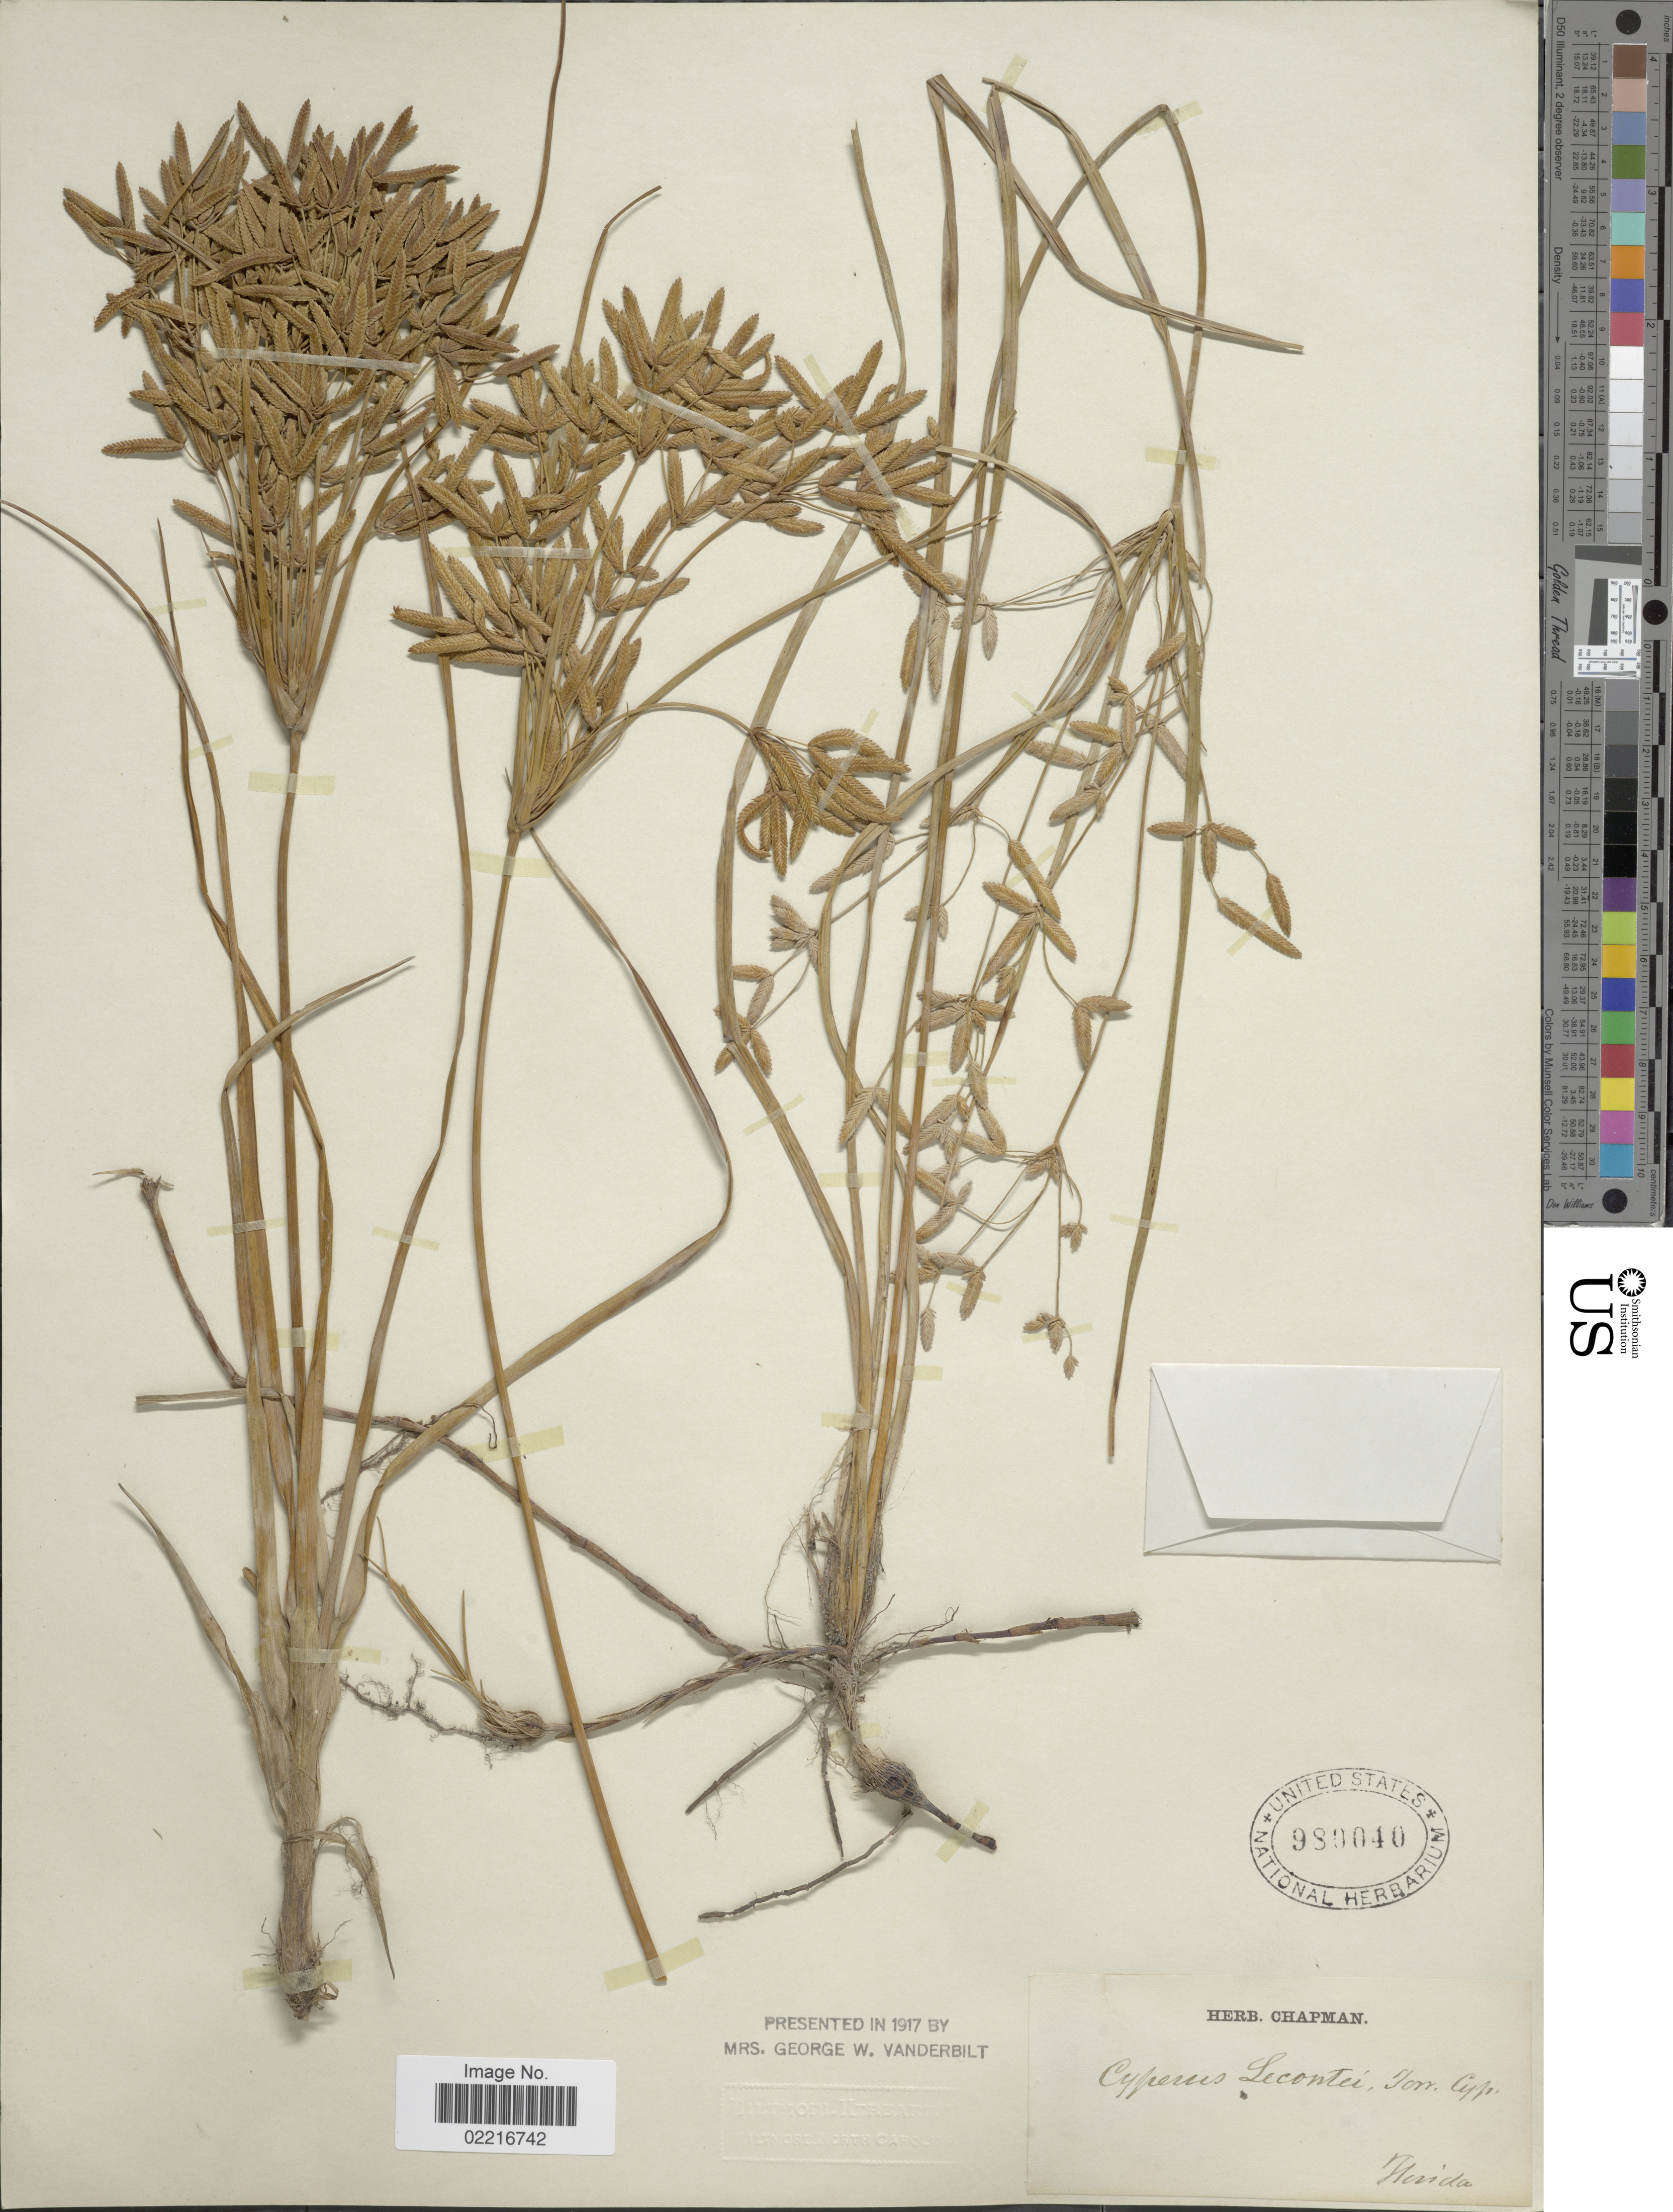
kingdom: Plantae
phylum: Tracheophyta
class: Liliopsida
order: Poales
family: Cyperaceae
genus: Cyperus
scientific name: Cyperus lecontei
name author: Torr. ex Steud.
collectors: ex herb. Chapman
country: United States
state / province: Florida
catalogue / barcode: US 980040